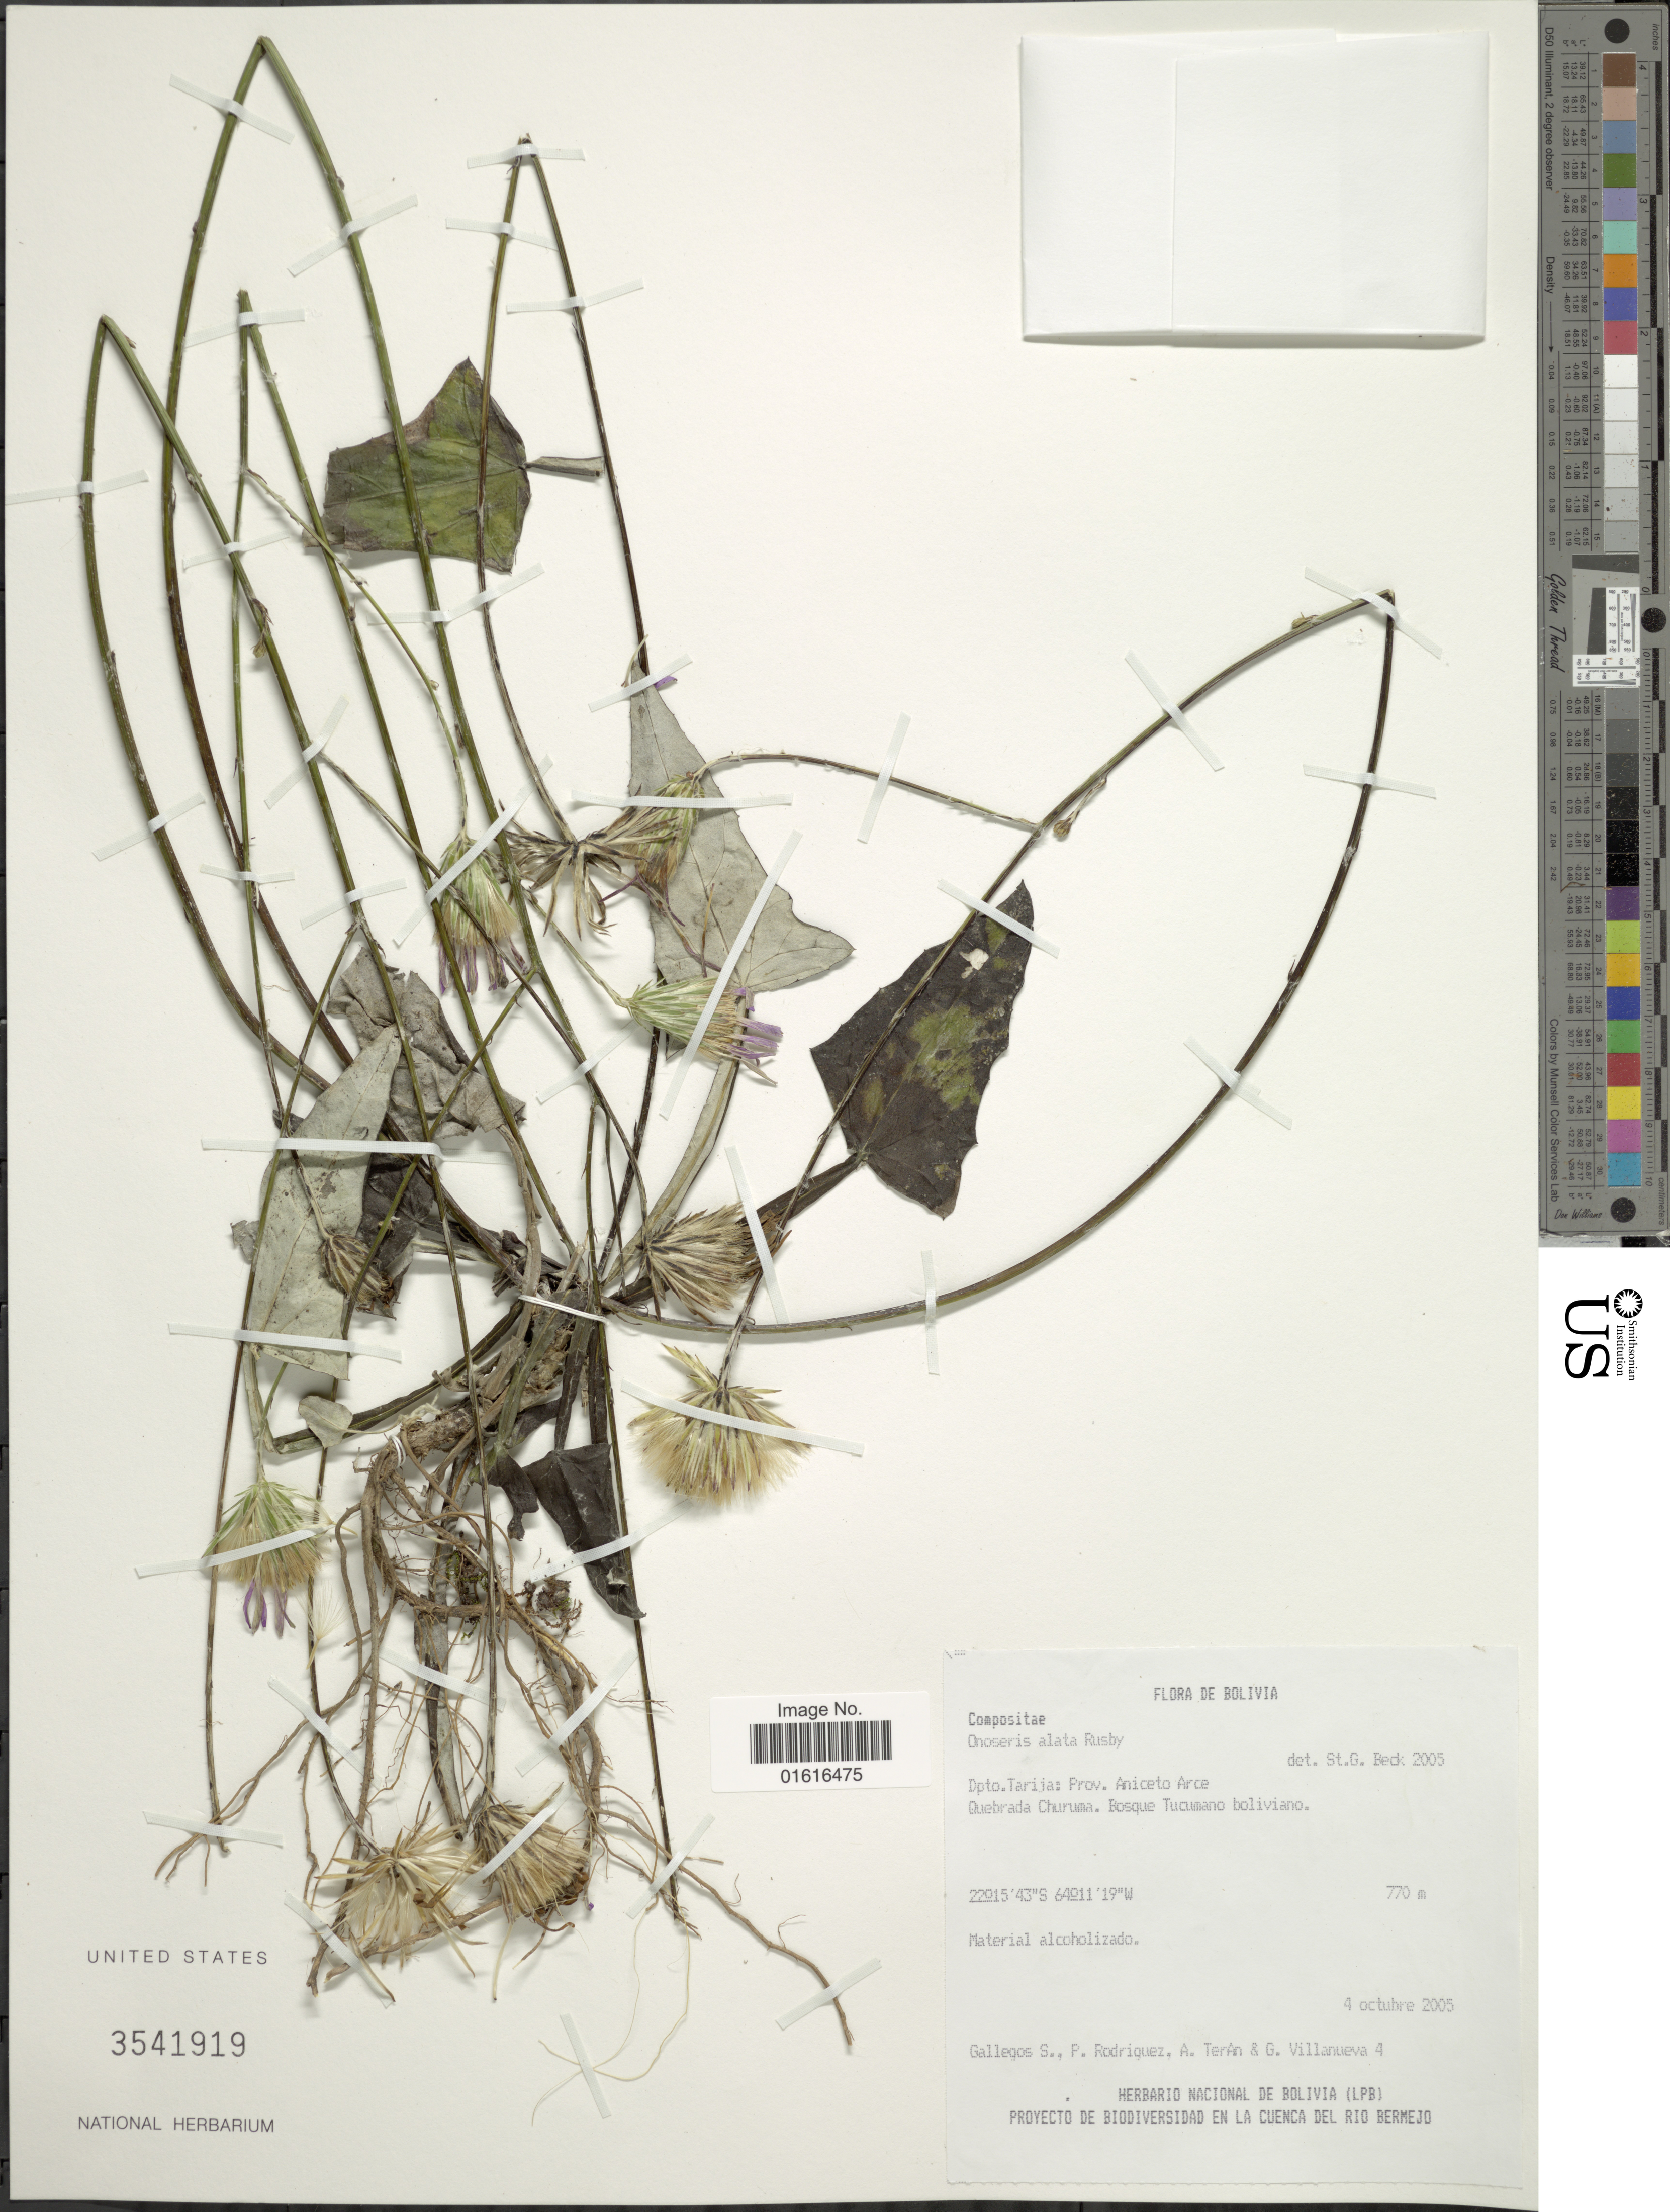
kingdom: Plantae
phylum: Tracheophyta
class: Magnoliopsida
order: Asterales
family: Asteraceae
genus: Onoseris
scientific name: Onoseris alata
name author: Rusby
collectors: S. Gallegos, P. Rodríguez, A. Teran & G. Villanueva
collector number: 4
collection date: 2005-10-04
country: Bolivia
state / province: Tarija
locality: Prov. Aniceto Arce, Quebrada Churuma, Bosque Tuumano boliviano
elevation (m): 770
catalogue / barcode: US 3541919